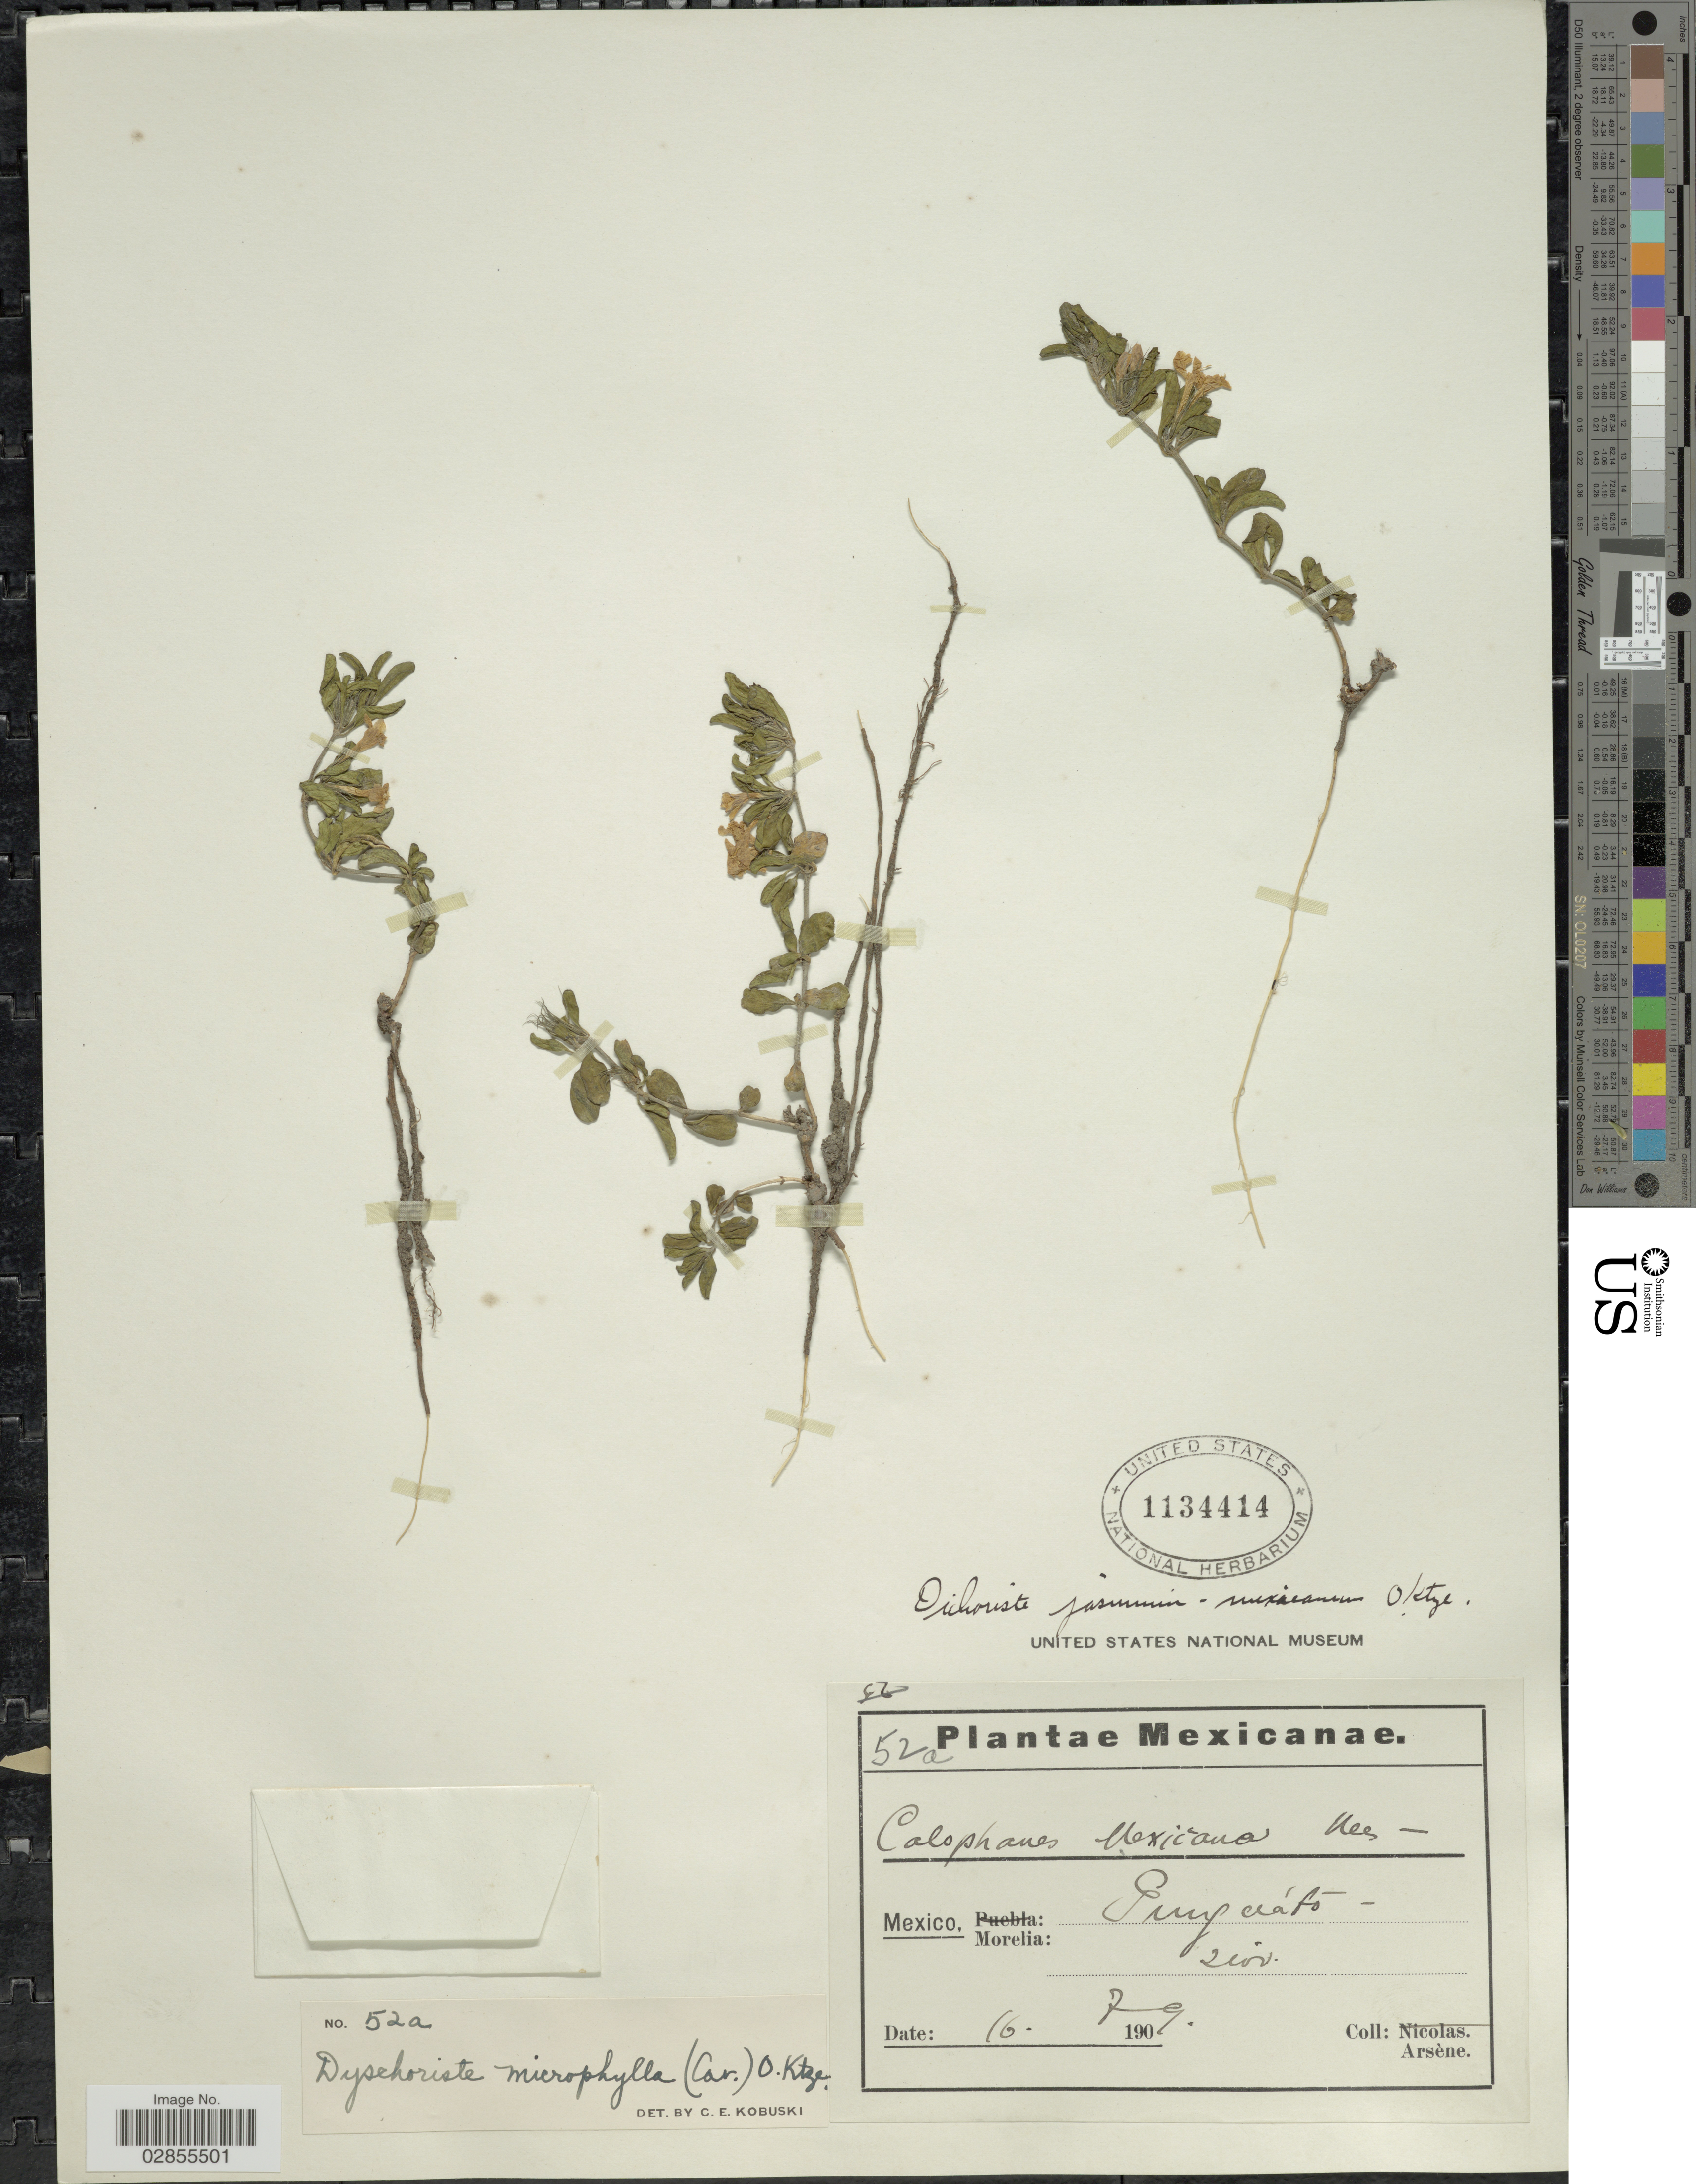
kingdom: Plantae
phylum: Tracheophyta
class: Magnoliopsida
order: Lamiales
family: Acanthaceae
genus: Dyschoriste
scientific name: Dyschoriste microphylla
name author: (Cav.) Kuntze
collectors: -- Arsène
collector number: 52a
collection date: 1909-07-16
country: Mexico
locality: Morelia, Punguato.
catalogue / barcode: US 1134414